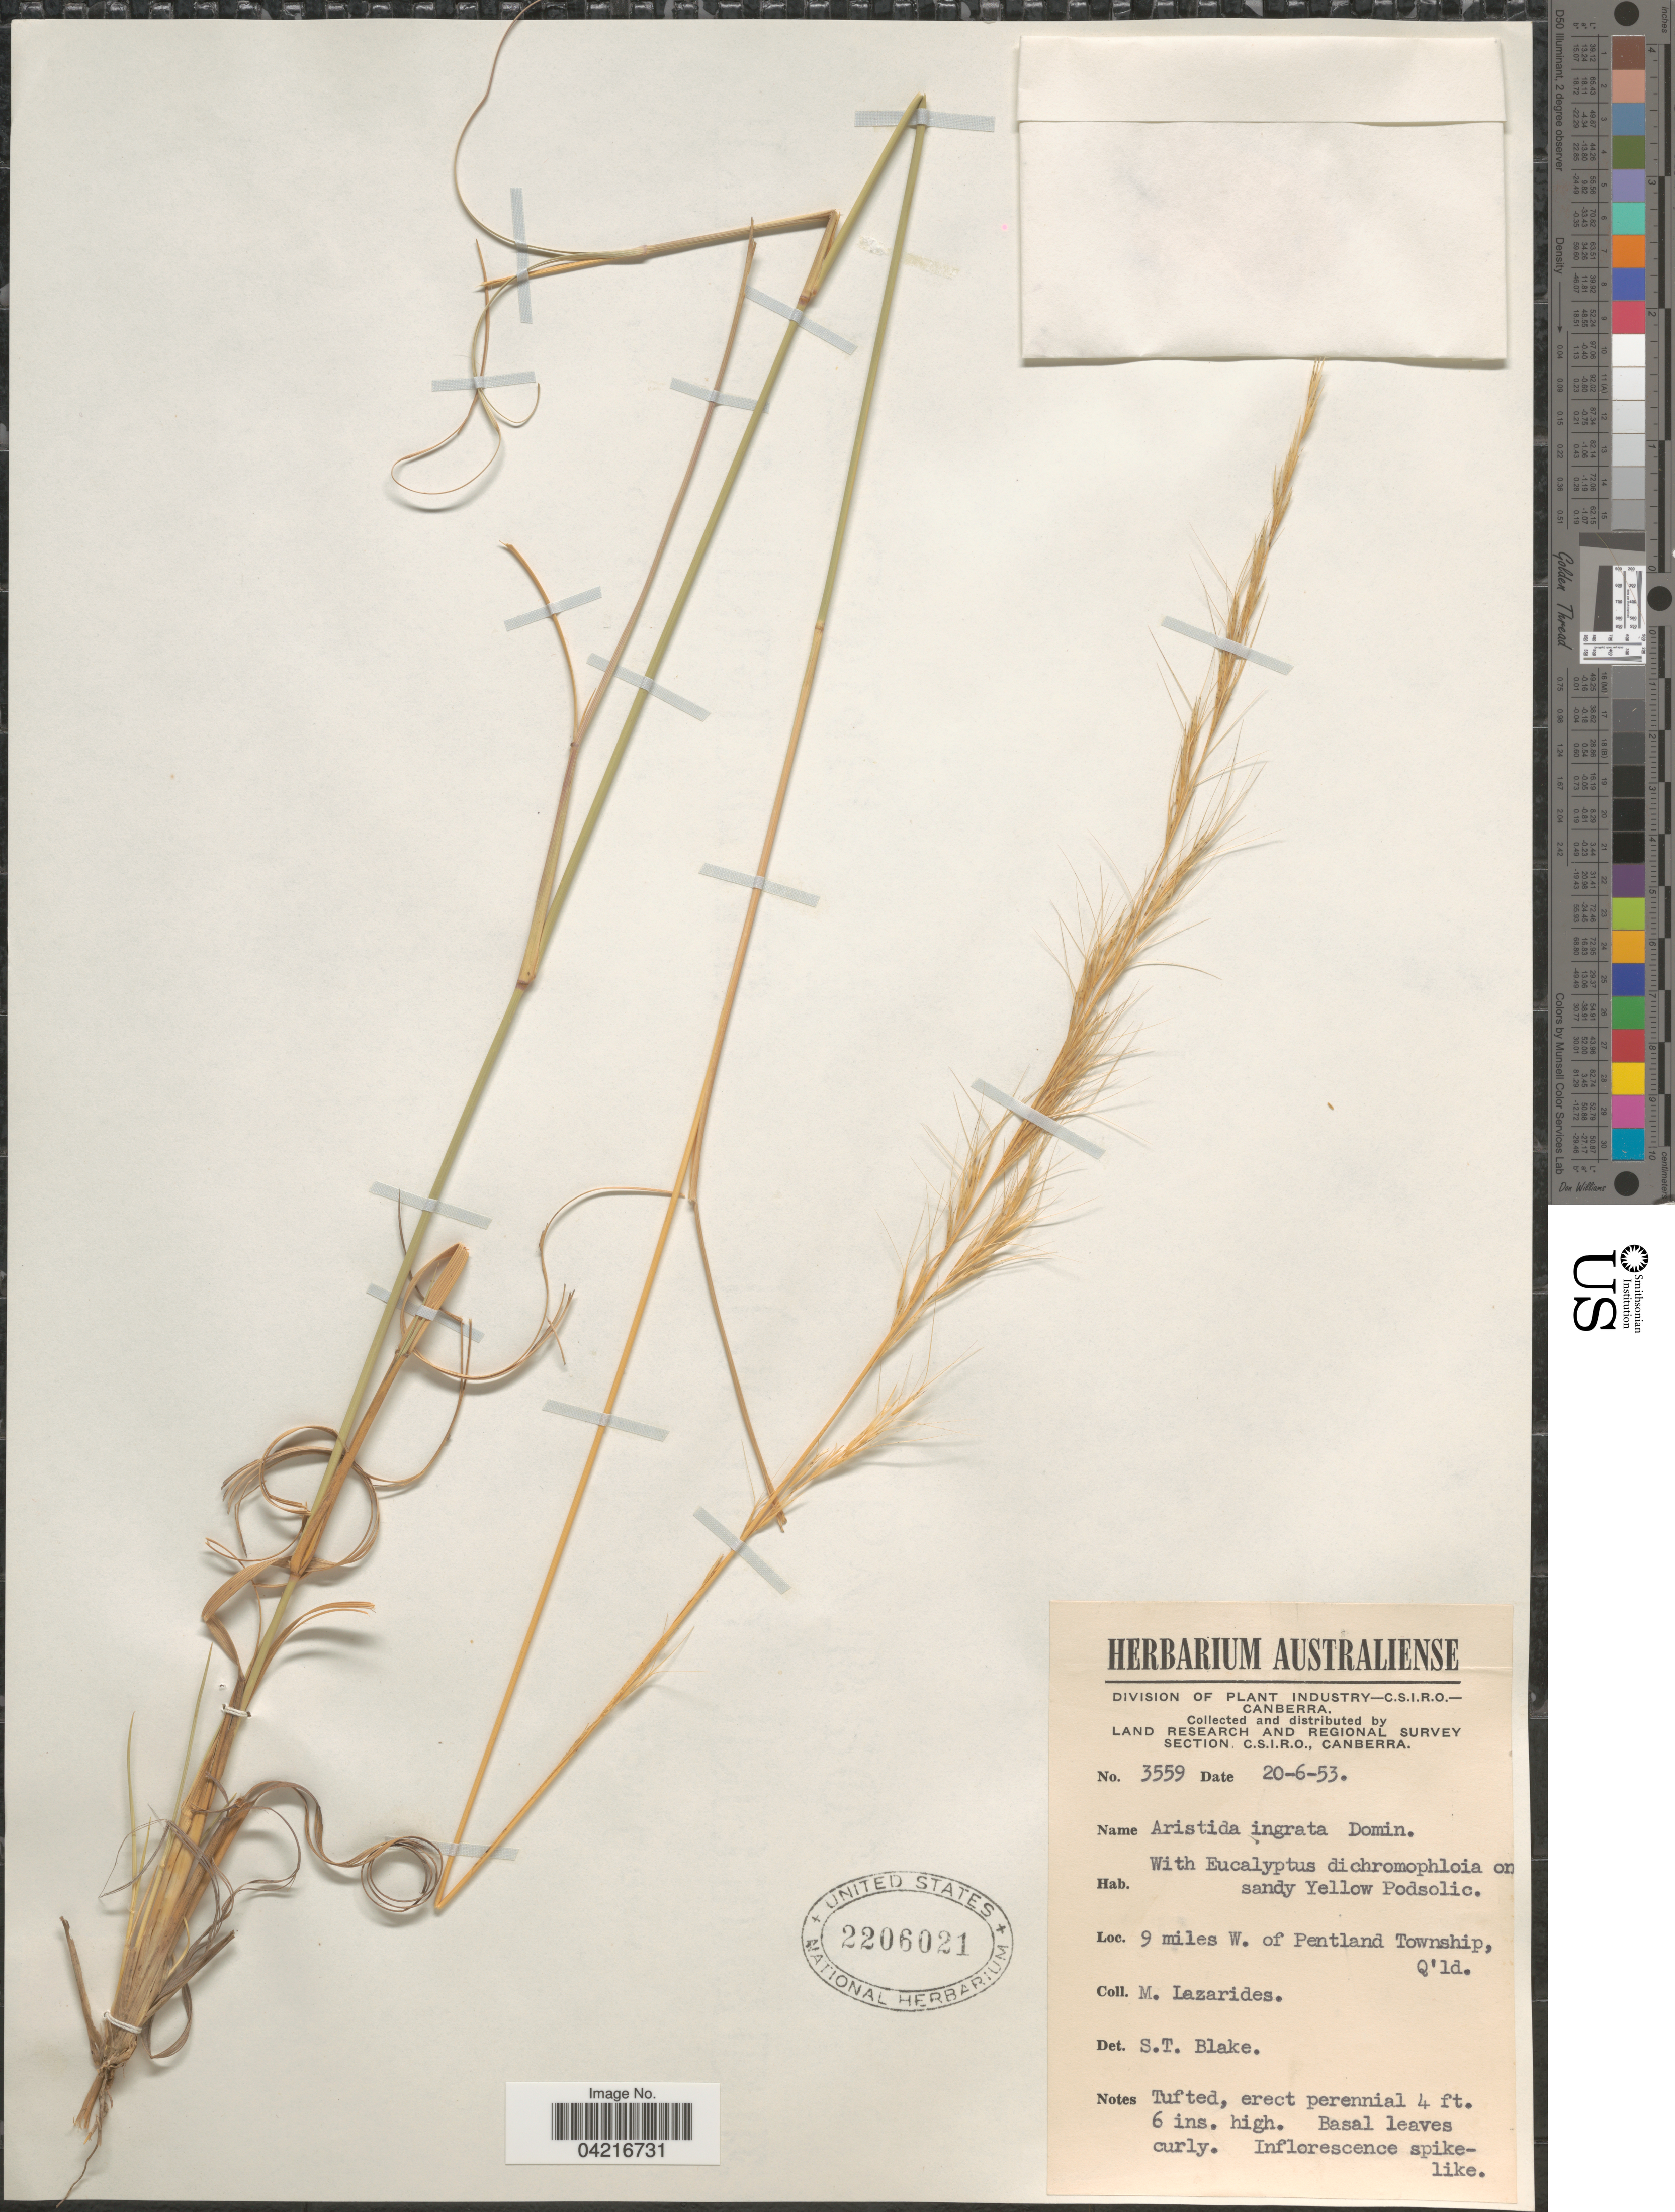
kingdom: Plantae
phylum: Tracheophyta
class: Liliopsida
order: Poales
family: Poaceae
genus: Aristida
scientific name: Aristida ingrata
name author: Domin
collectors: M. Lazarides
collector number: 3559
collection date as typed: Transcribed d/m/y: 20/6/53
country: Australia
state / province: Queensland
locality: Land Research and Regional Survey Section, C.S.I.R.O. 9 miles W. of Pentland Township, Q'ld.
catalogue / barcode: US 2206021